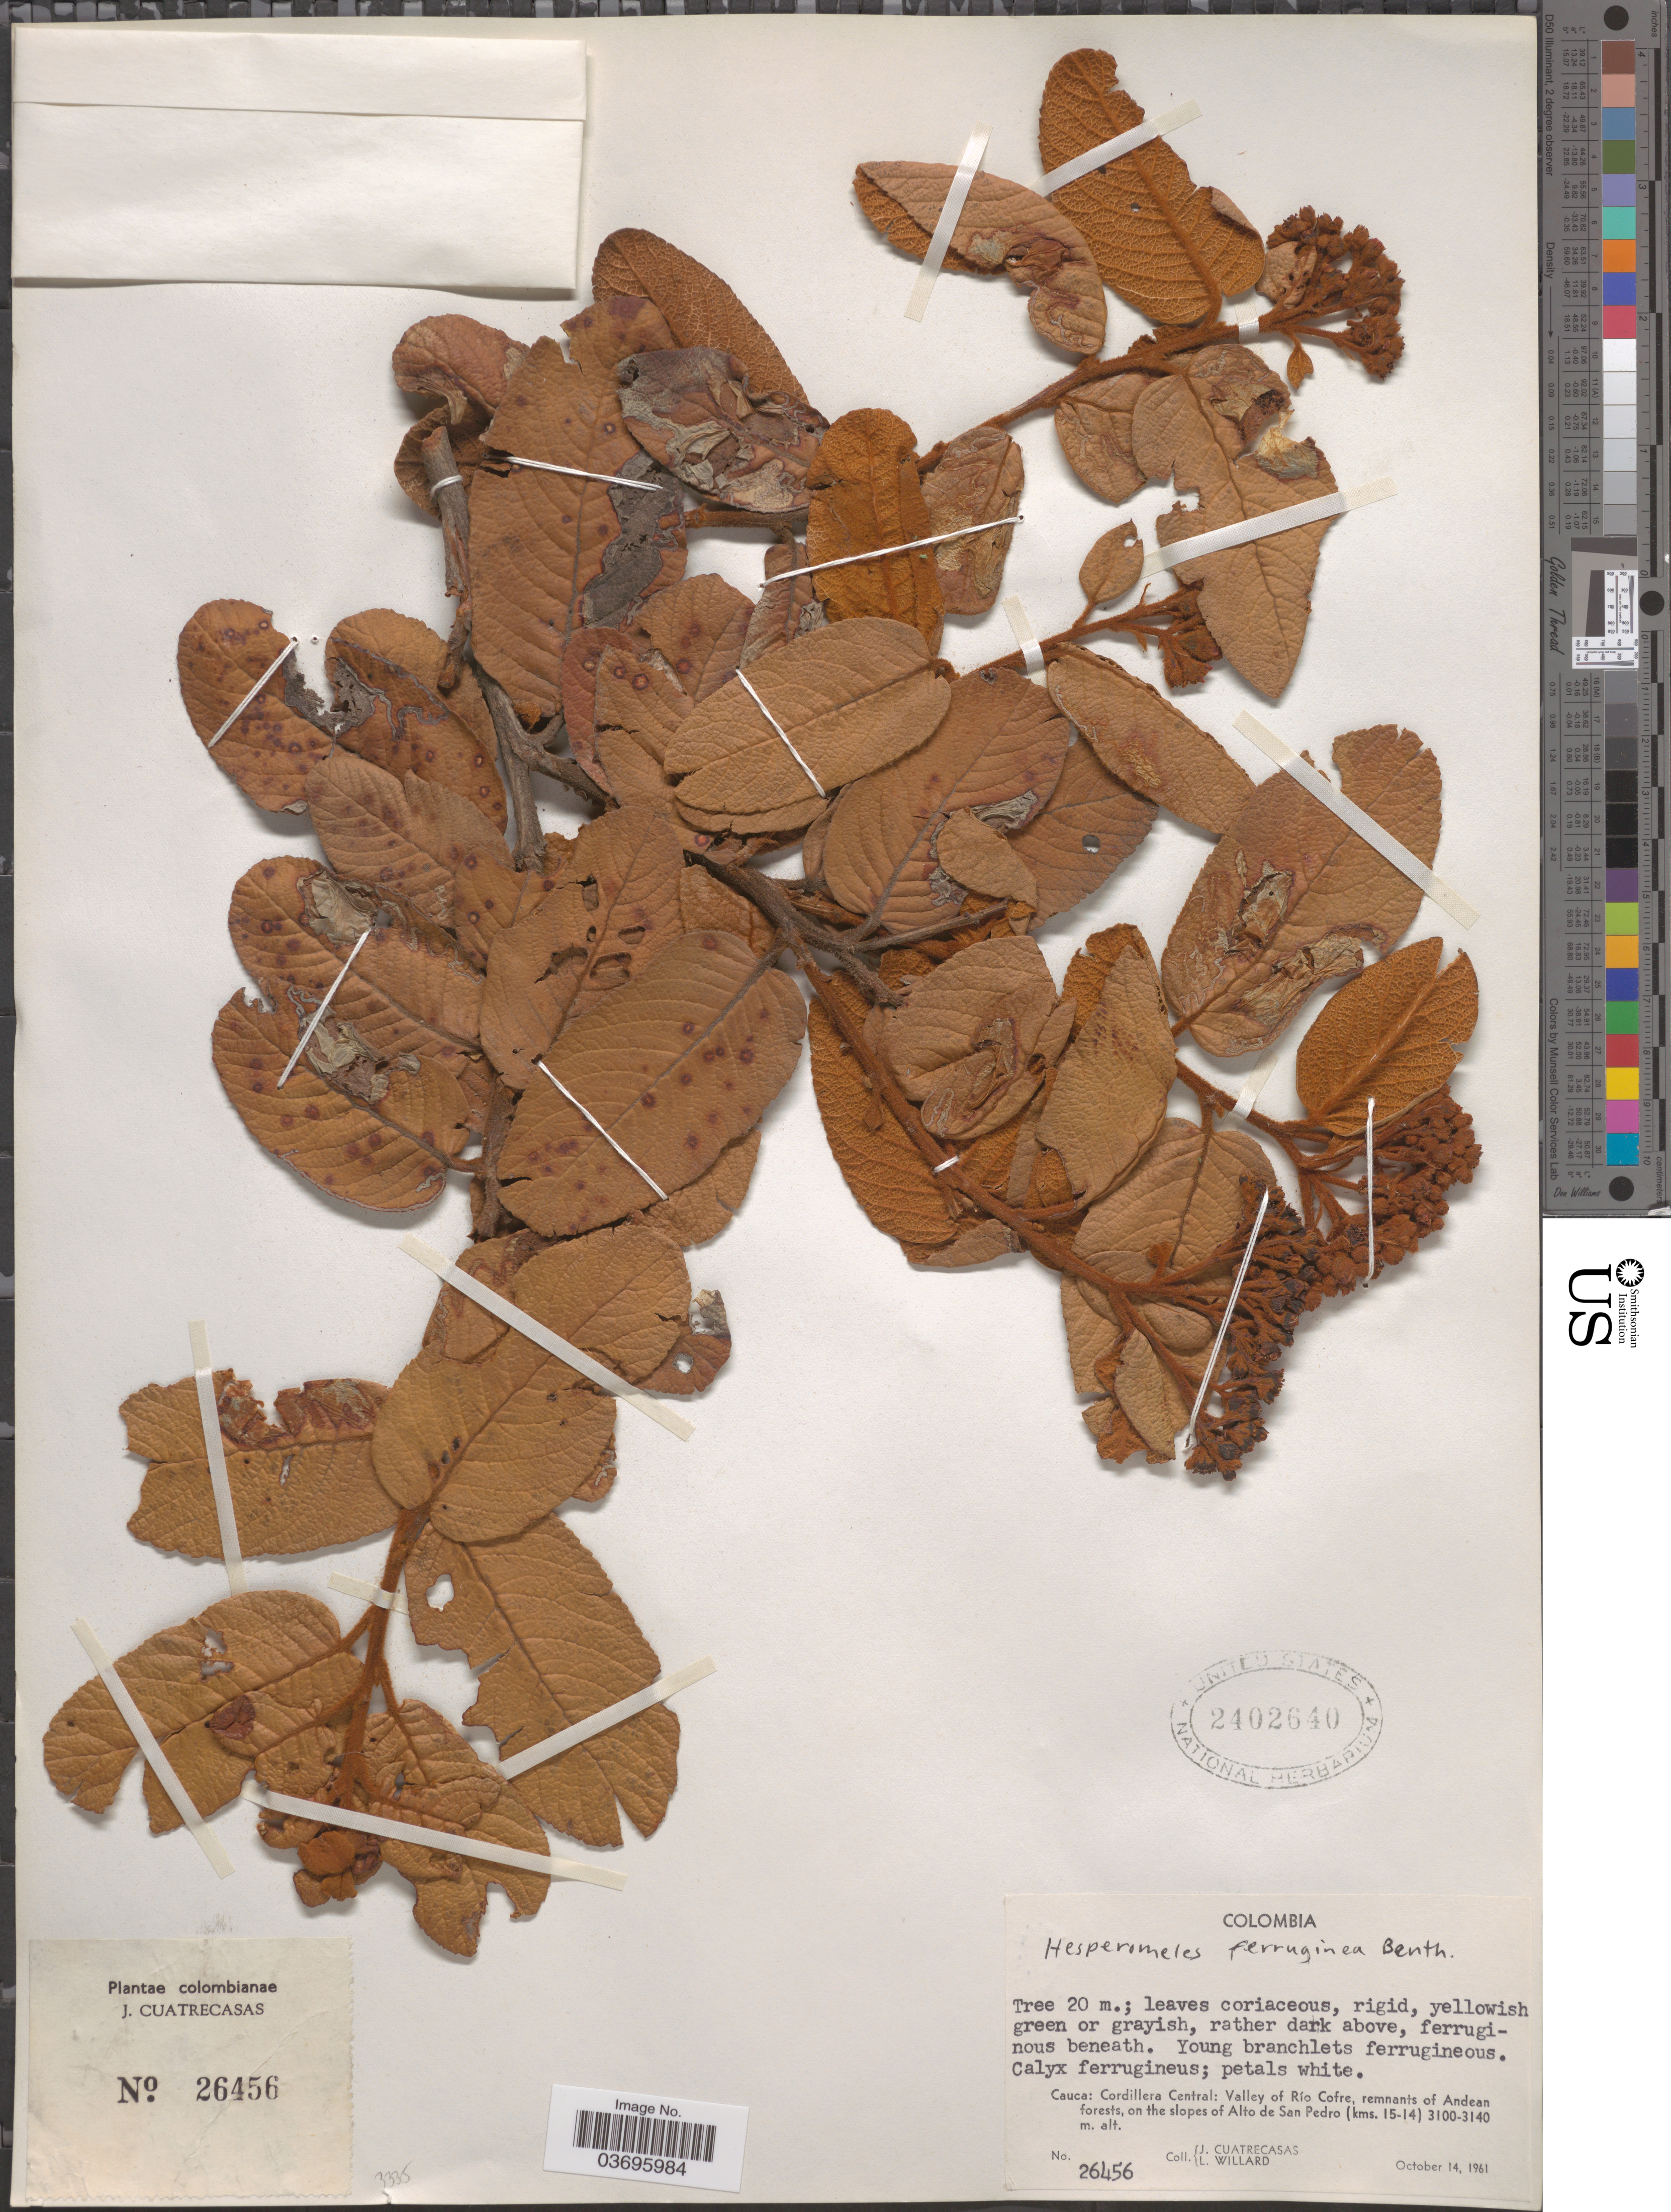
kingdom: Plantae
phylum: Tracheophyta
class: Magnoliopsida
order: Rosales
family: Rosaceae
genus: Hesperomeles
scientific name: Hesperomeles ferruginea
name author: (Juss. ex Pers.) Benth.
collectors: J. Cuatrecasas & L. Willard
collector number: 26456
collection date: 1961-10-14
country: Colombia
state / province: Cauca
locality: Cordillera Central: Valley of Río Cofre, remnants of Andean forests, on the slopes of Alto de San Pedro (kms. 15-14).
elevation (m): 3100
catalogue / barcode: US 2402640